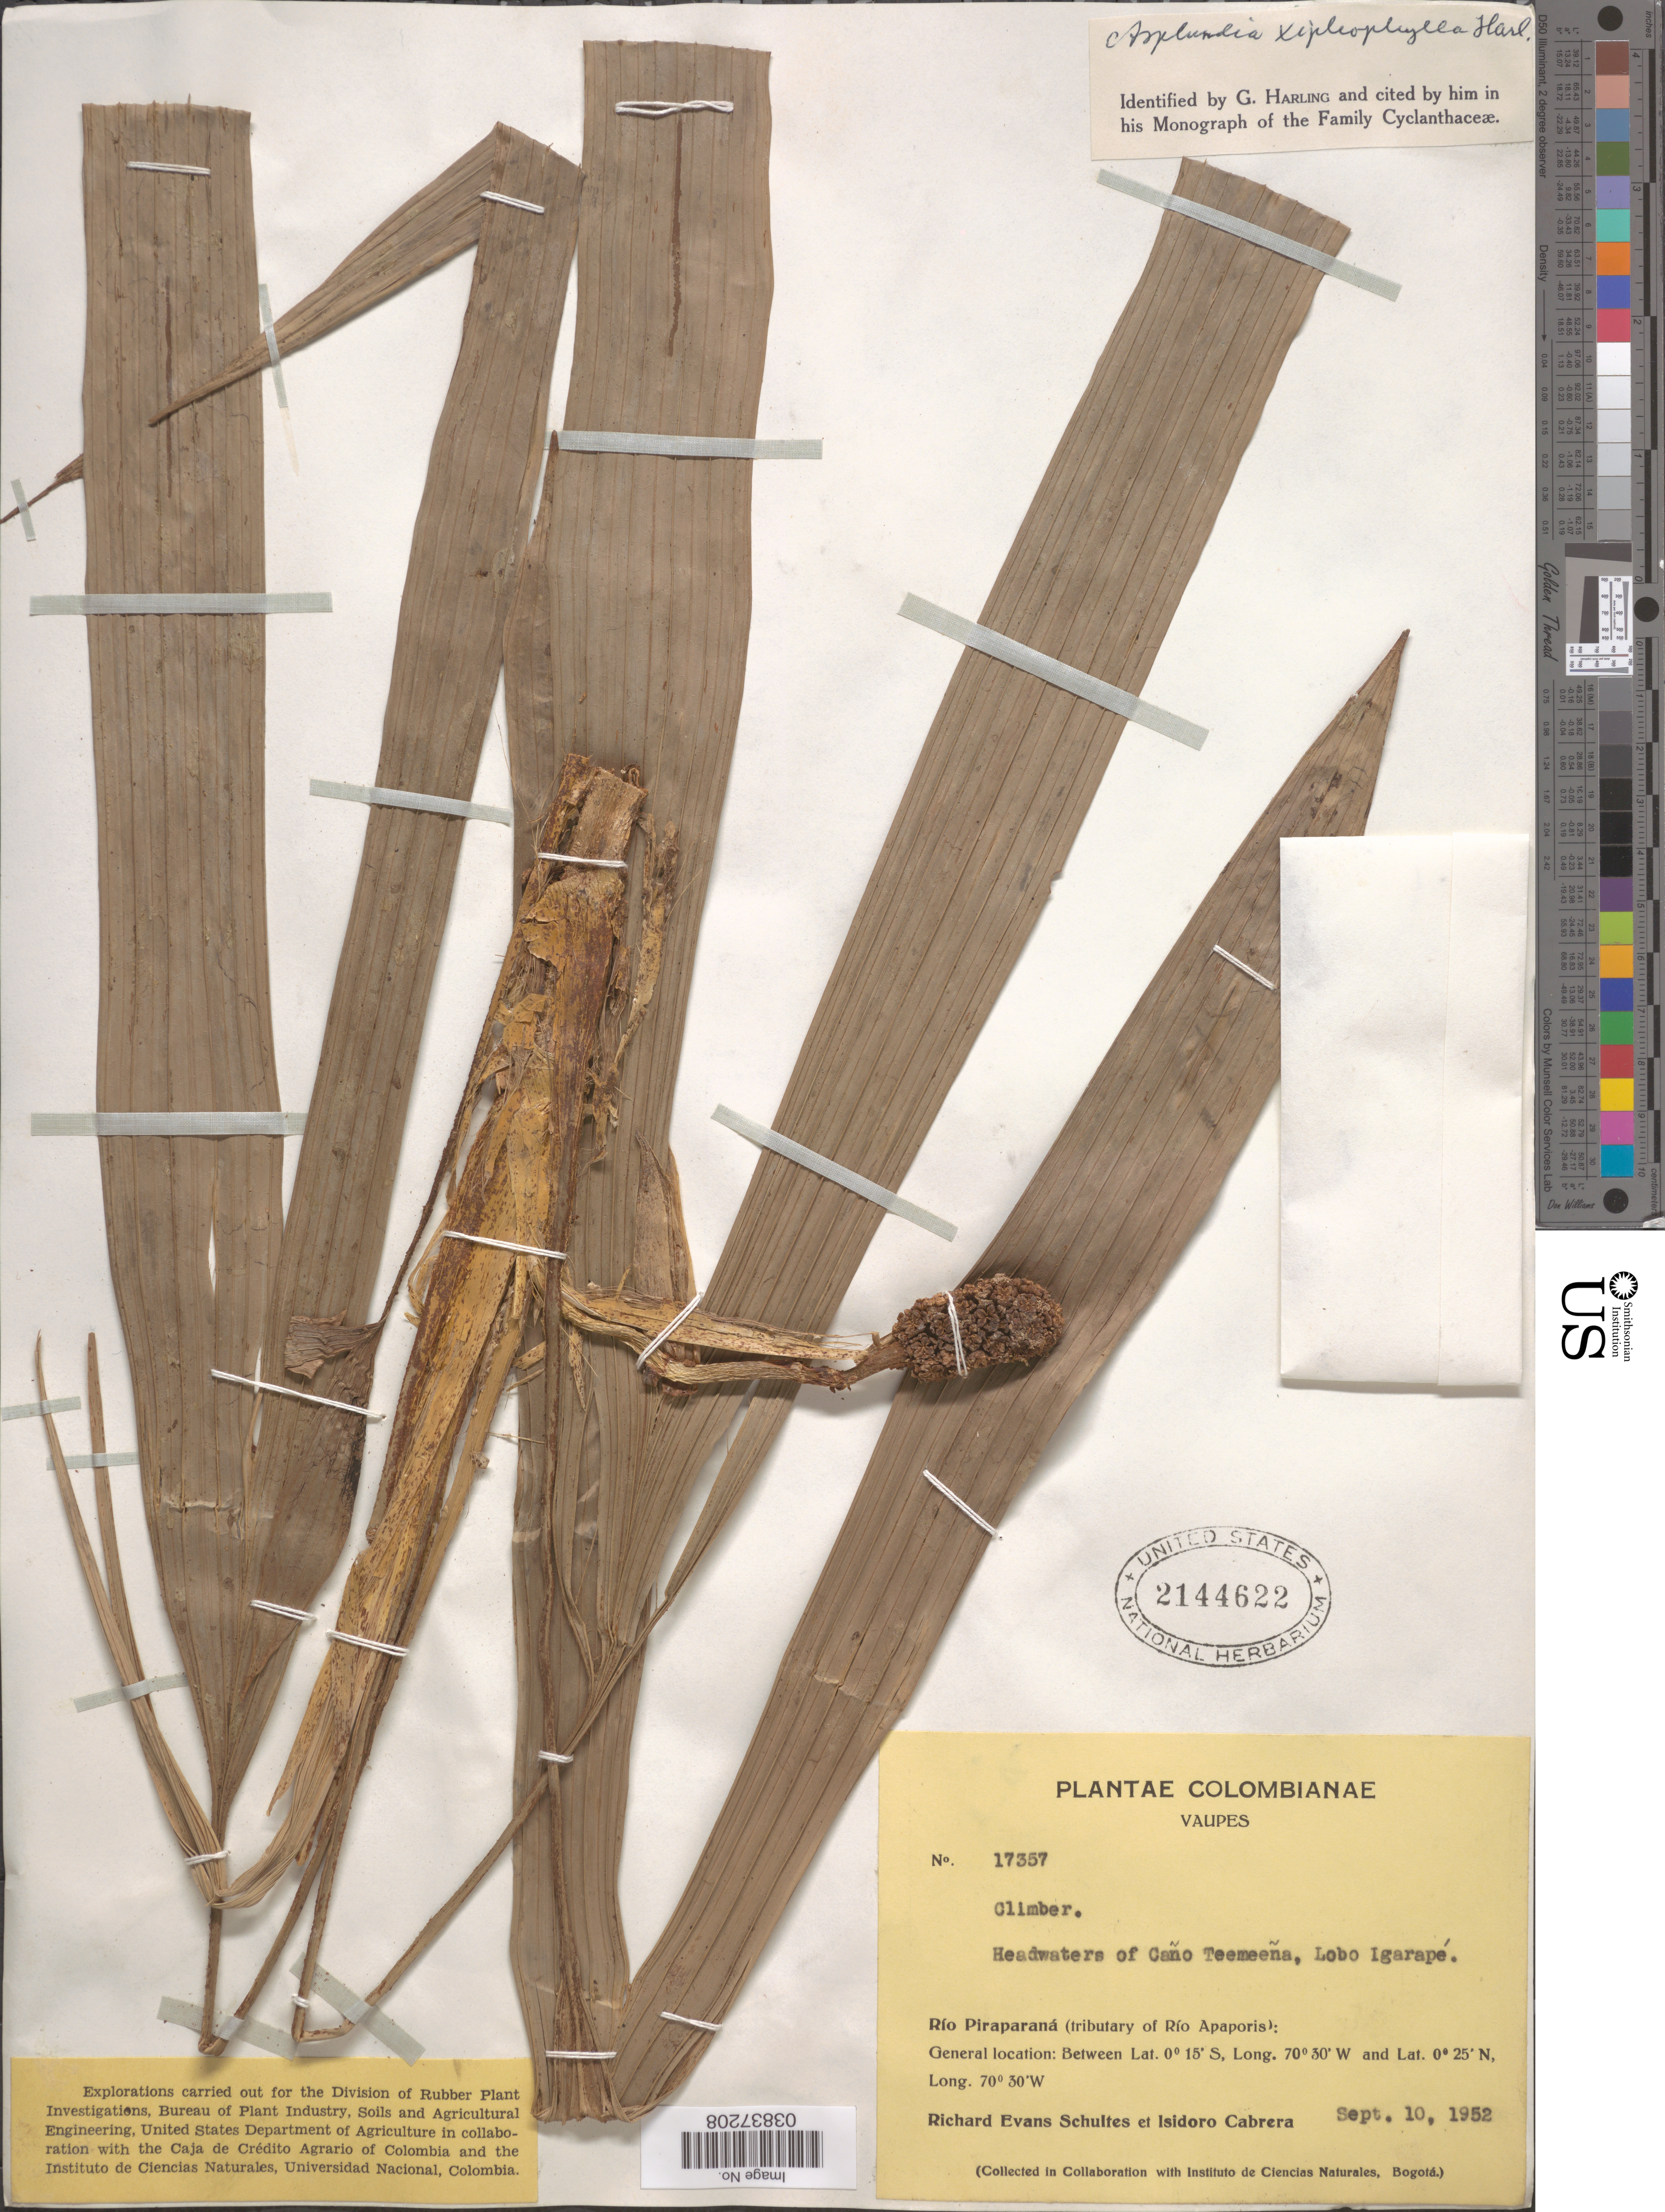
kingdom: Plantae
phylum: Tracheophyta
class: Liliopsida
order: Pandanales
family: Cyclanthaceae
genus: Asplundia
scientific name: Asplundia xiphophylla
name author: Harling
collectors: R. E. Schultes & I. Cabrera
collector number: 17357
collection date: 1952-09-10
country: Colombia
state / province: Vaupés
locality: Río Piraparaná (tributary of Río Apaporis).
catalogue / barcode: US 2144622